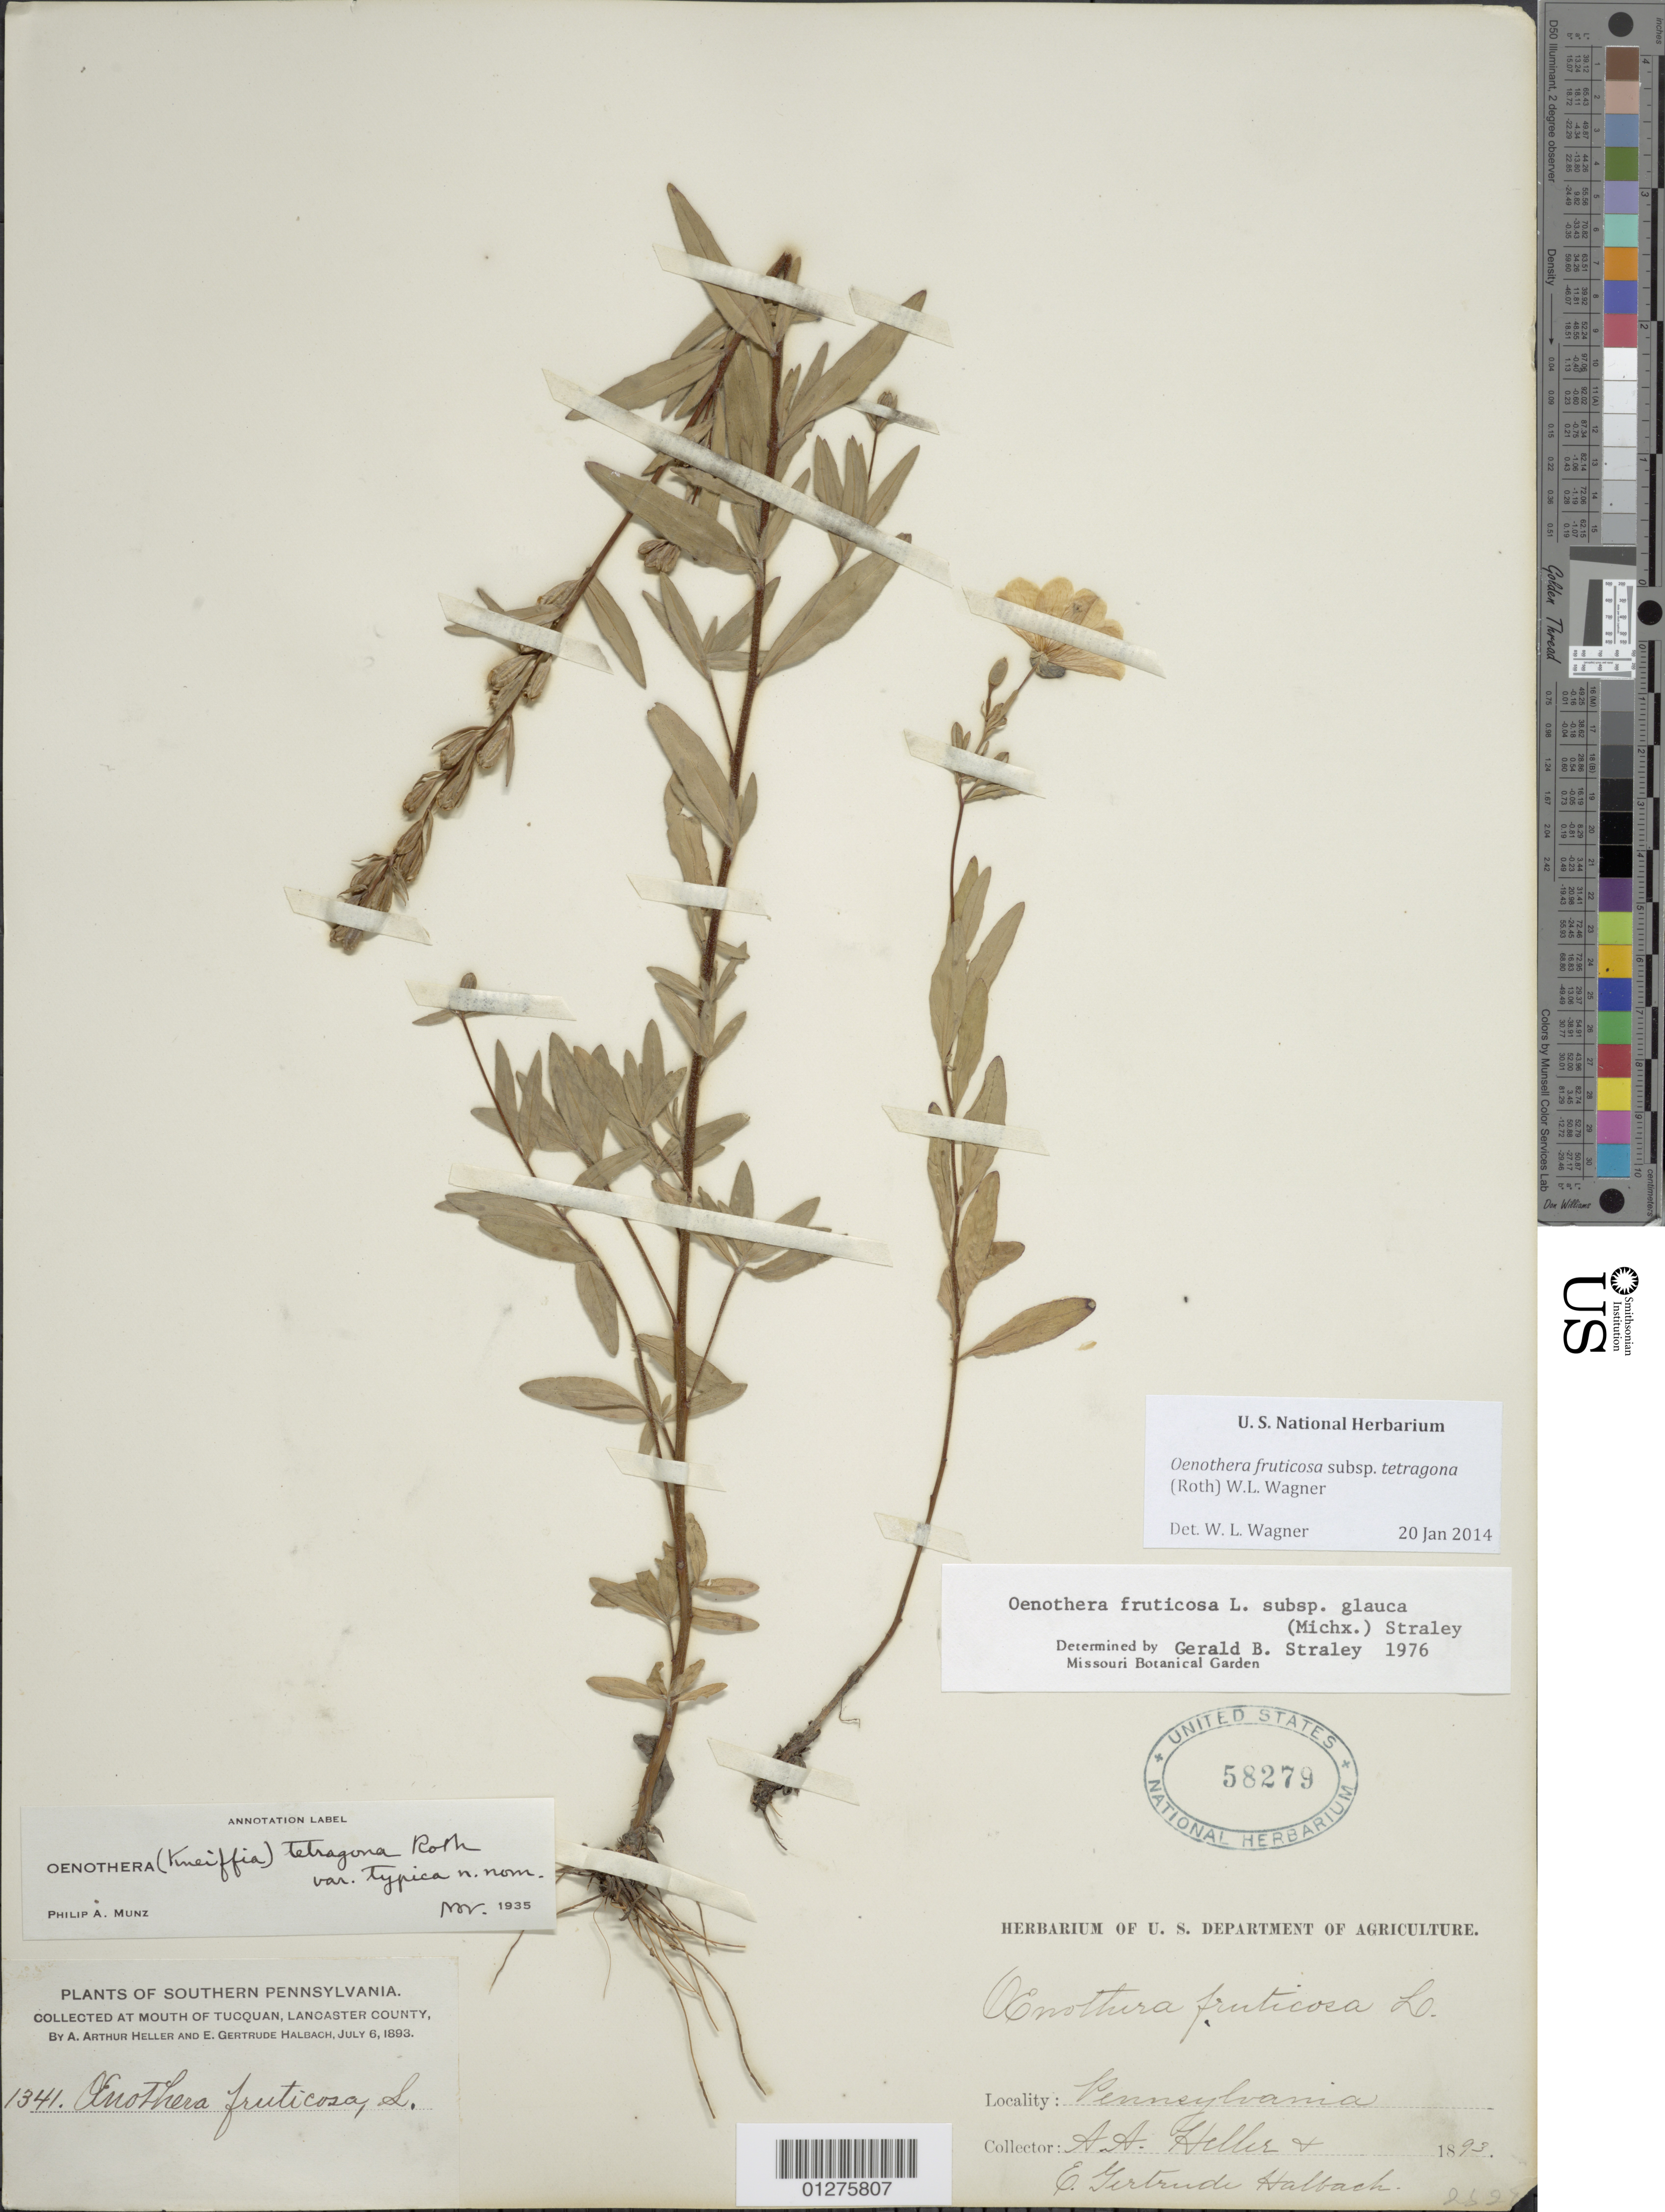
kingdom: Plantae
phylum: Tracheophyta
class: Magnoliopsida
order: Myrtales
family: Onagraceae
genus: Oenothera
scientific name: Oenothera fruticosa subsp. tetragona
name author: (Roth) W.L. Wagner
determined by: Wagner, W. L., (BOT), Smithsonian Institution - National Museum of Natural History (UNITED STATES)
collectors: A. A. Heller & E. G. Halbach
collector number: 1341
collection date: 1893-07-06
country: United States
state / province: Pennsylvania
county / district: Lancaster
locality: At mouth of Tucquan.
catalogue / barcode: US 58279